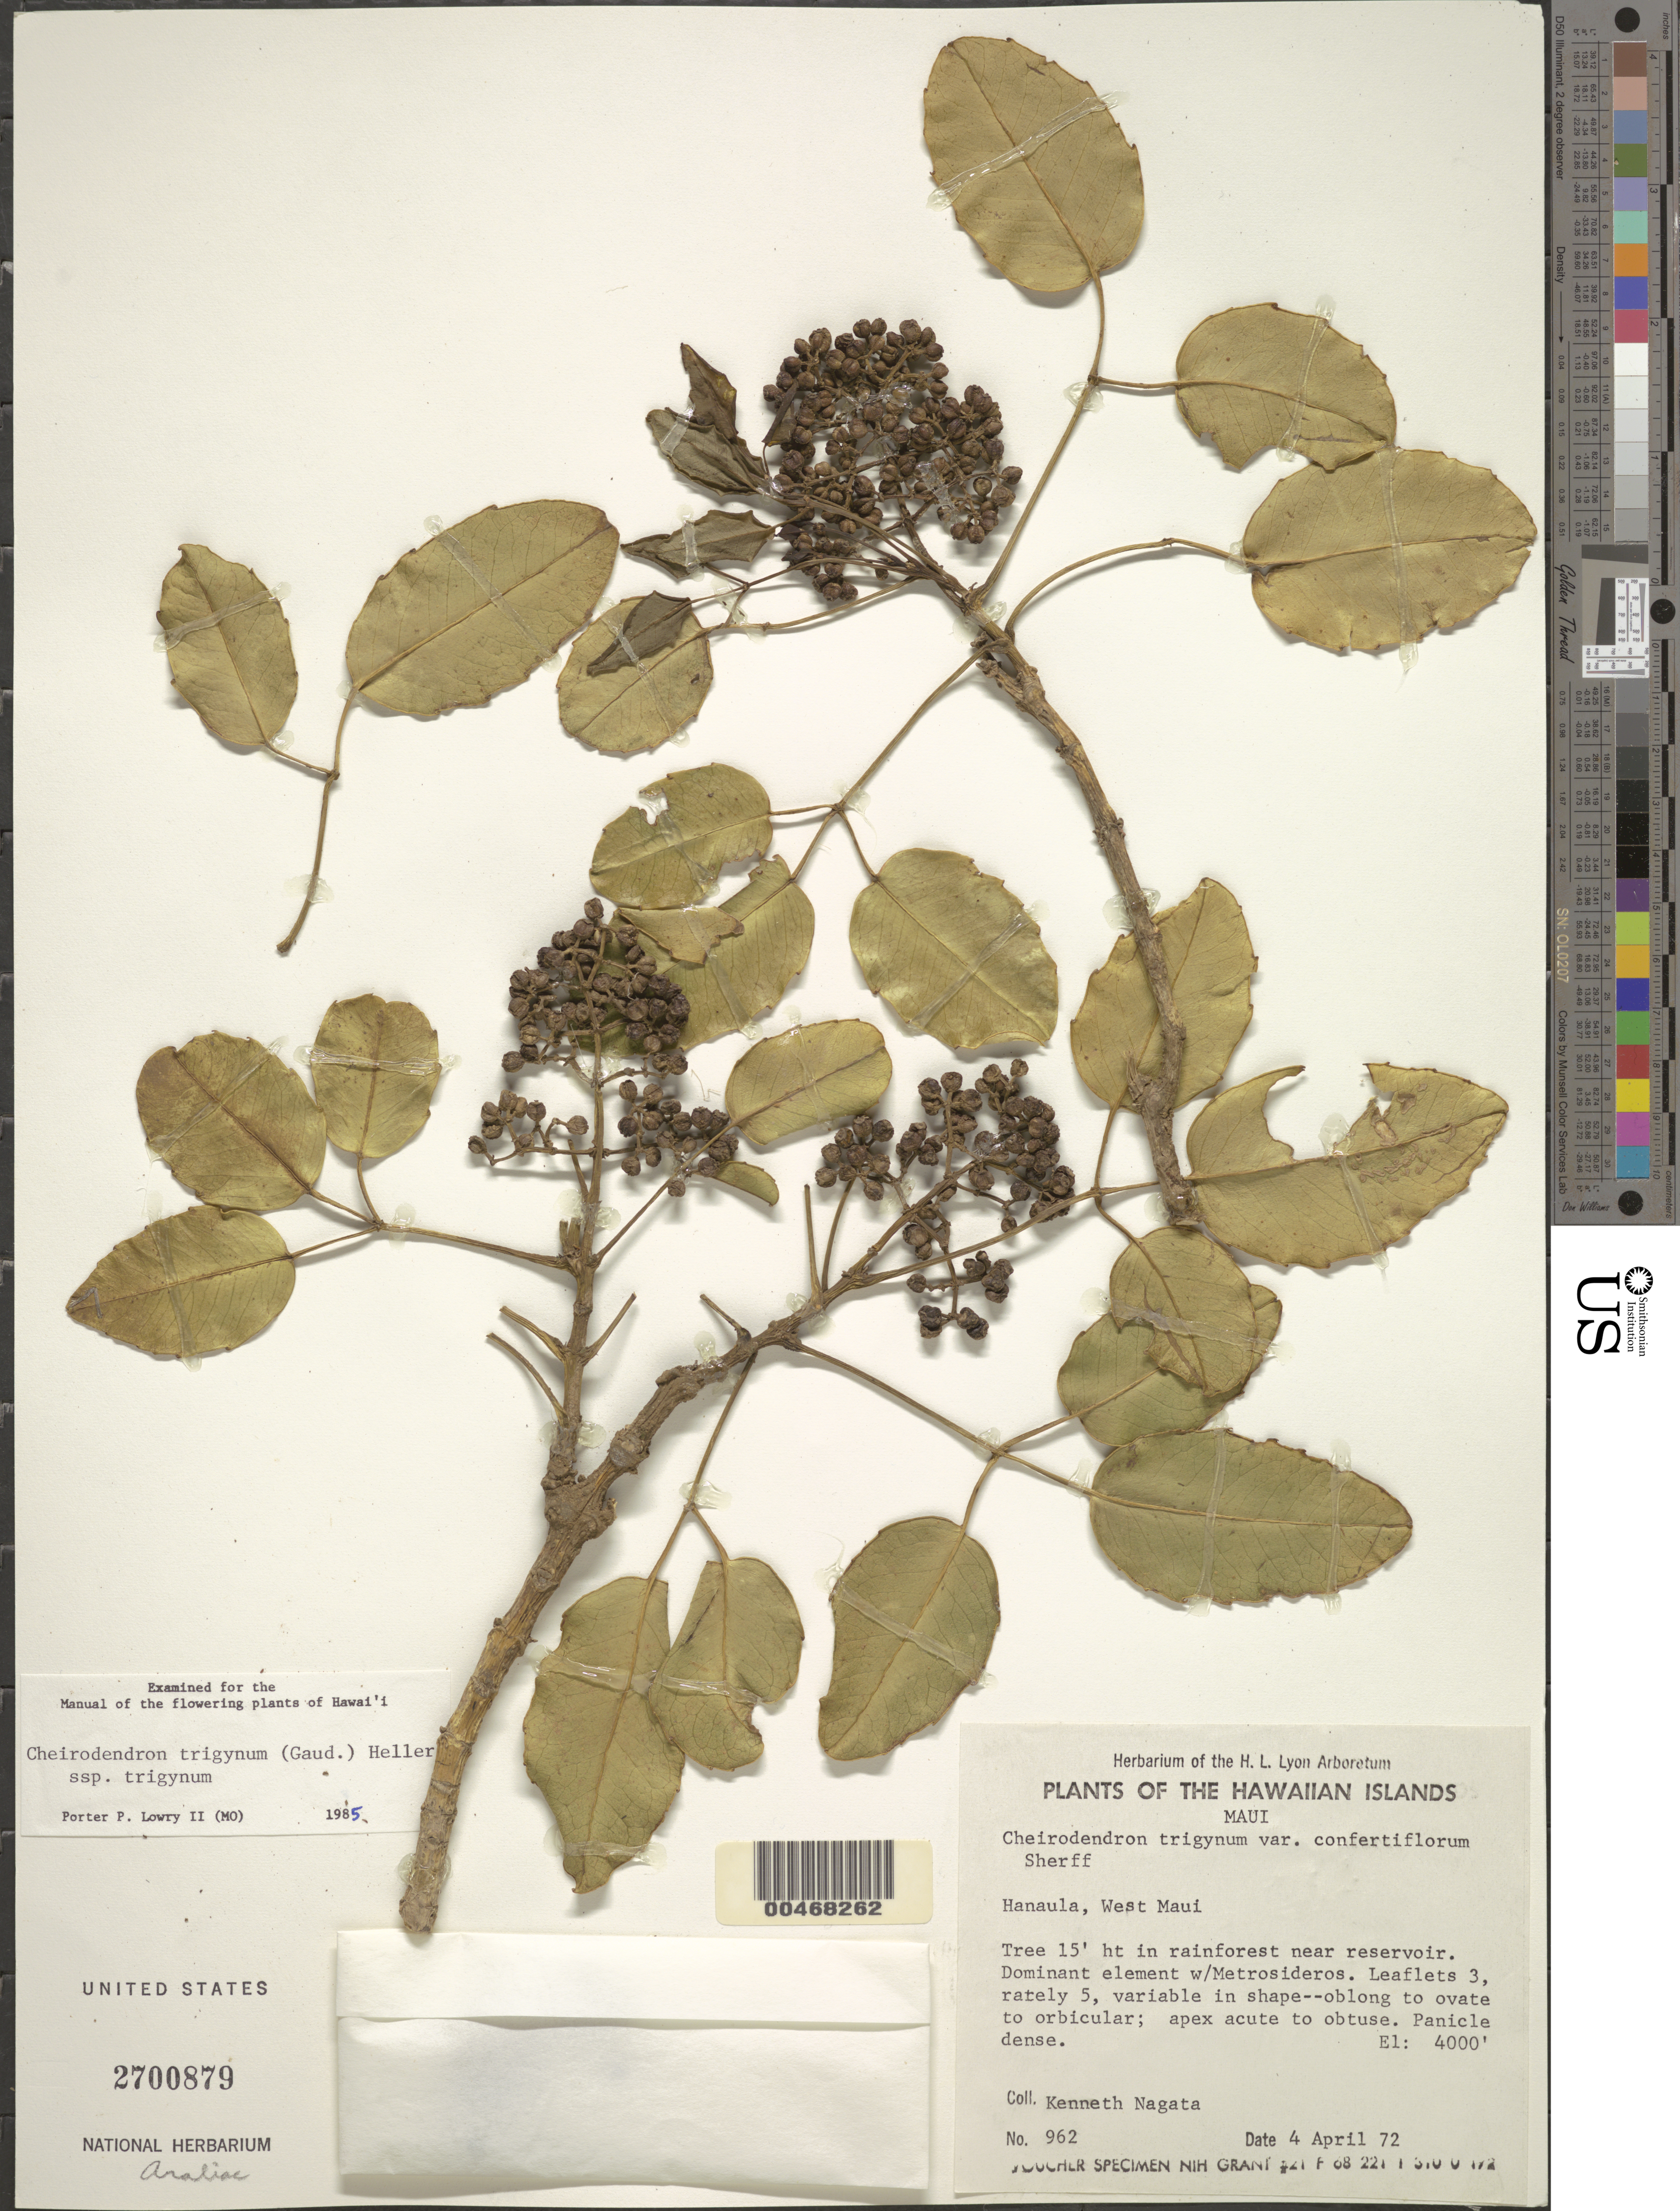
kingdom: Plantae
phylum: Tracheophyta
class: Magnoliopsida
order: Apiales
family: Araliaceae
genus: Cheirodendron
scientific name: Cheirodendron trigynum subsp. trigynum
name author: (Gaudich.) A. Heller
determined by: Lowry, P. P., (MO), Missouri Botanical Garden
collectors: K. Nagata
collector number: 962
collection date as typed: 4 Apr 1972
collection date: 1972-04-04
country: United States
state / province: Hawaii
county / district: Maui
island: Maui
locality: W Maui, Hanaula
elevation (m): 1219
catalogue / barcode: US 2700879